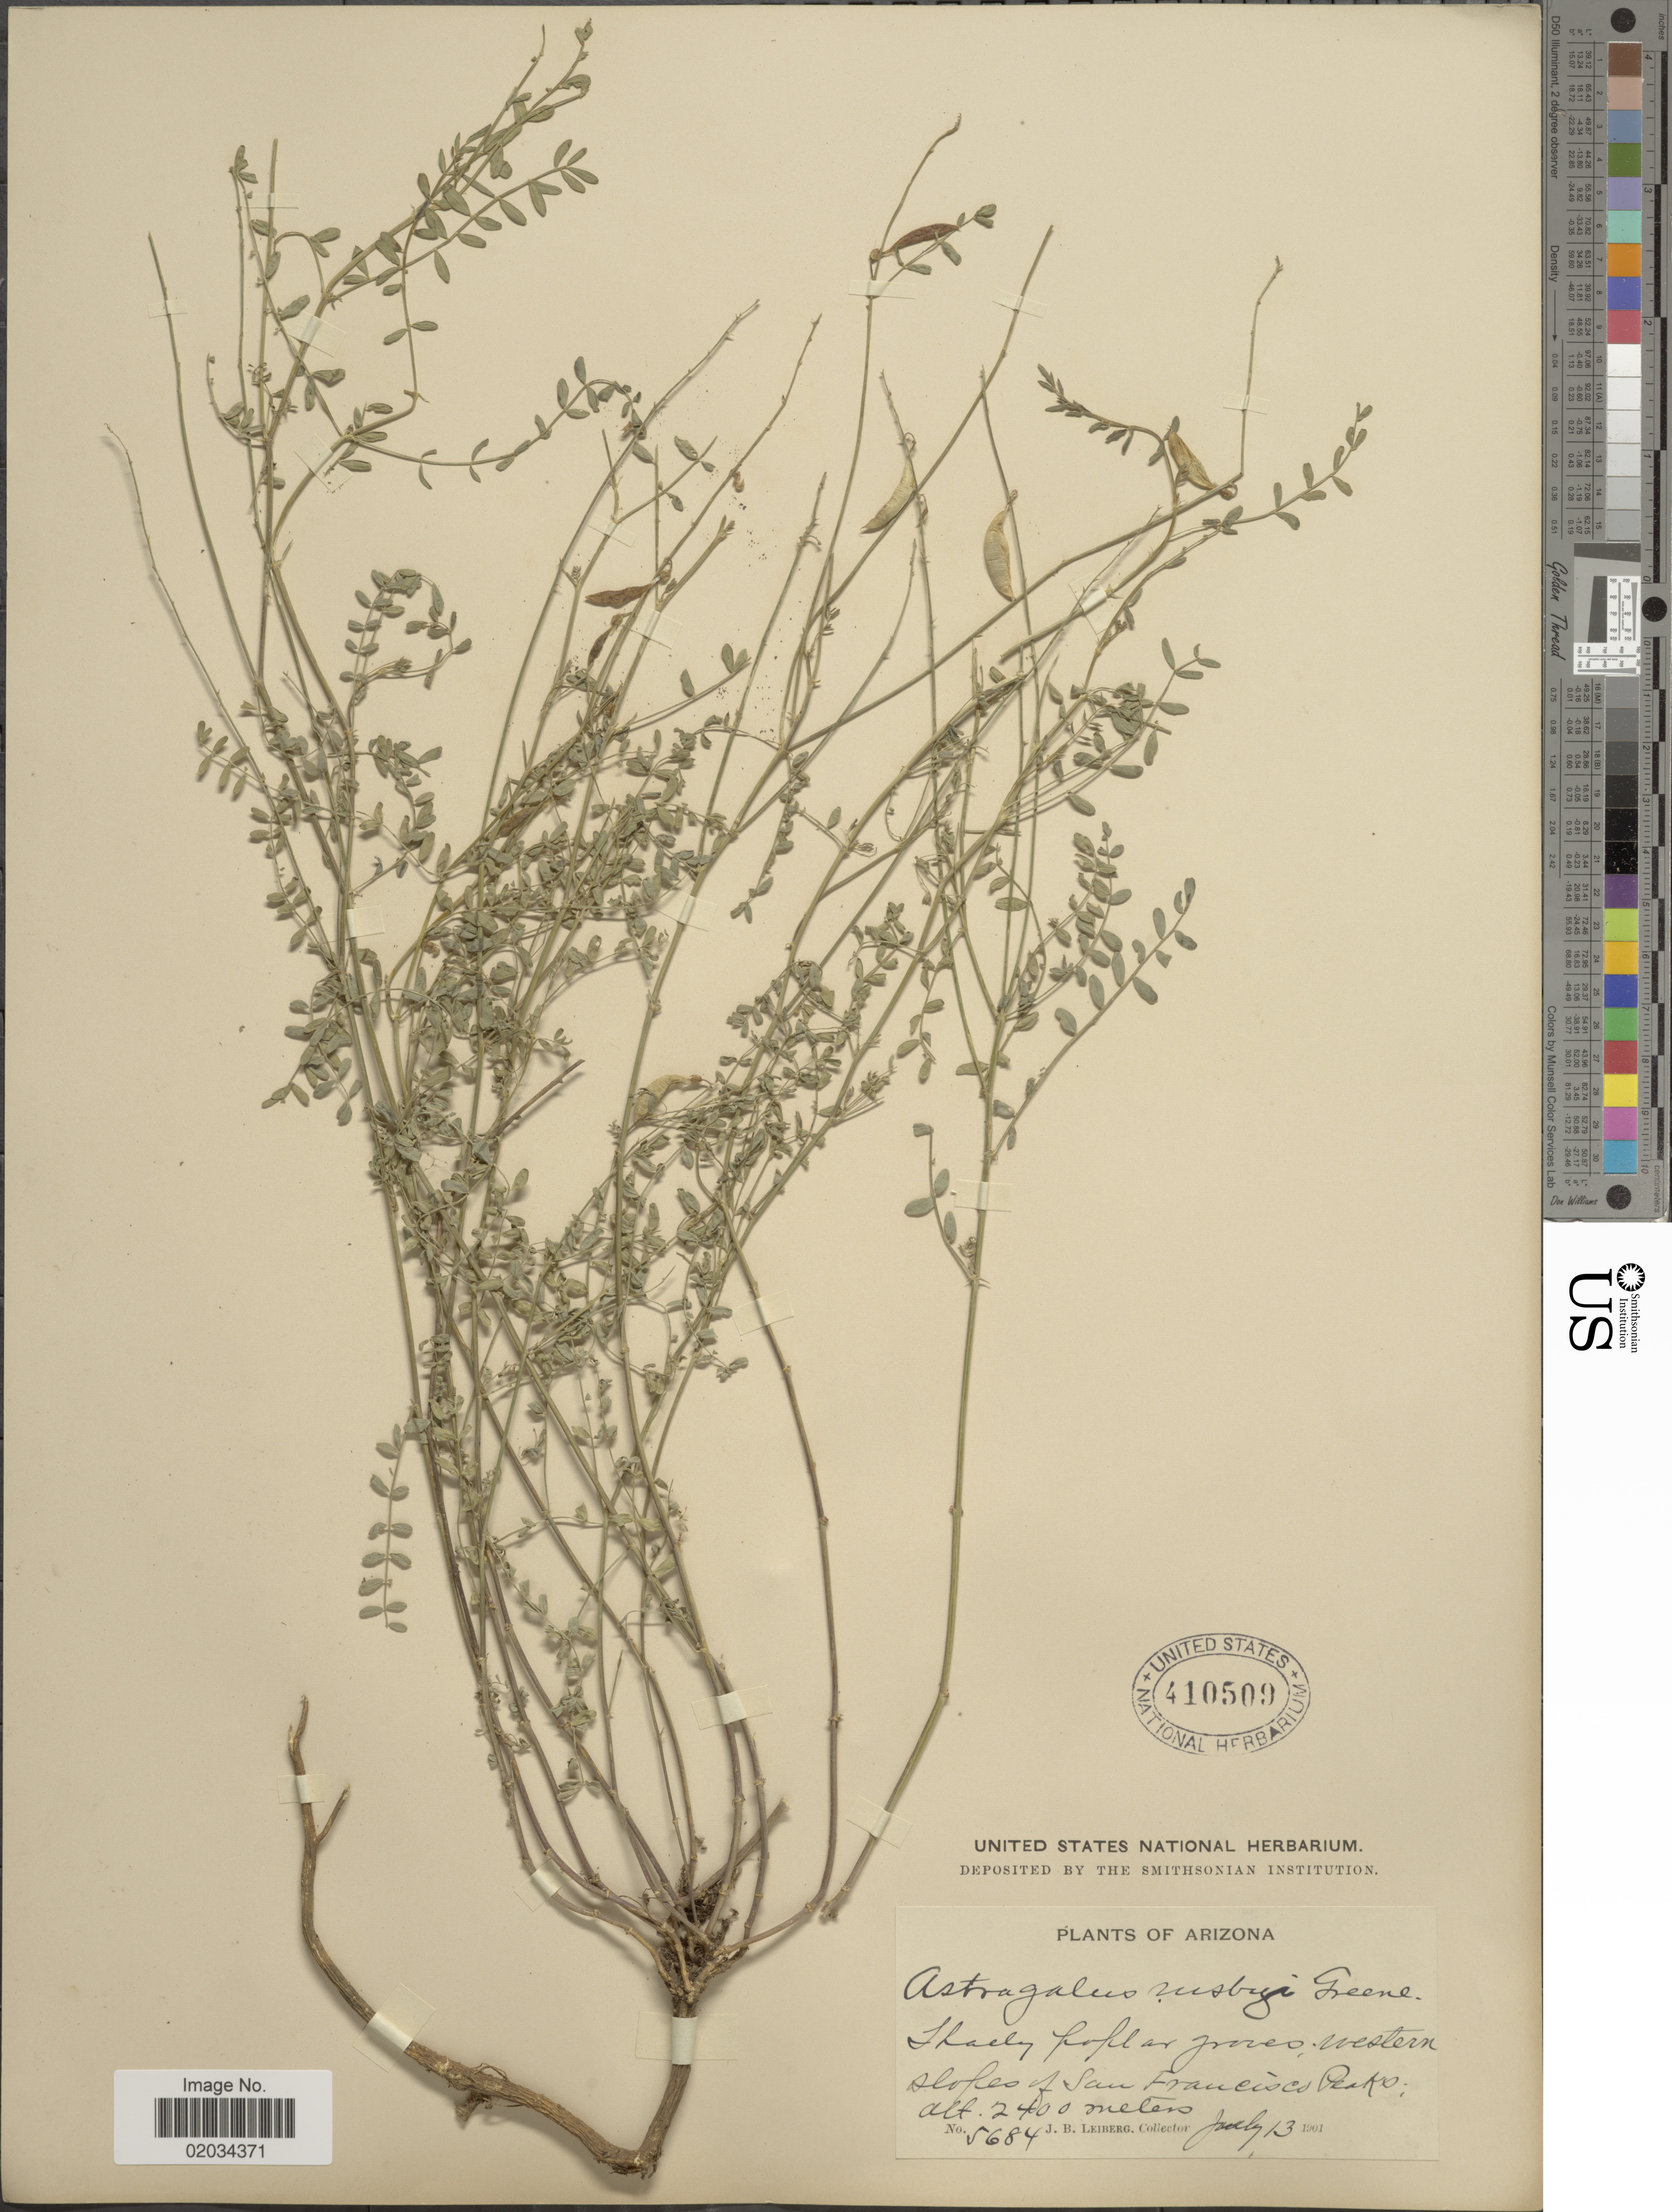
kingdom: Plantae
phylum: Tracheophyta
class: Magnoliopsida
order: Fabales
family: Fabaceae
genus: Astragalus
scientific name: Astragalus rusbyi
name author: Greene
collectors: J. B. Leiberg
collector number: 5684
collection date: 1901-07-13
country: United States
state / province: Arizona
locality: Western slopes of San Francisco Peaks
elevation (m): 2400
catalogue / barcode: US 410509